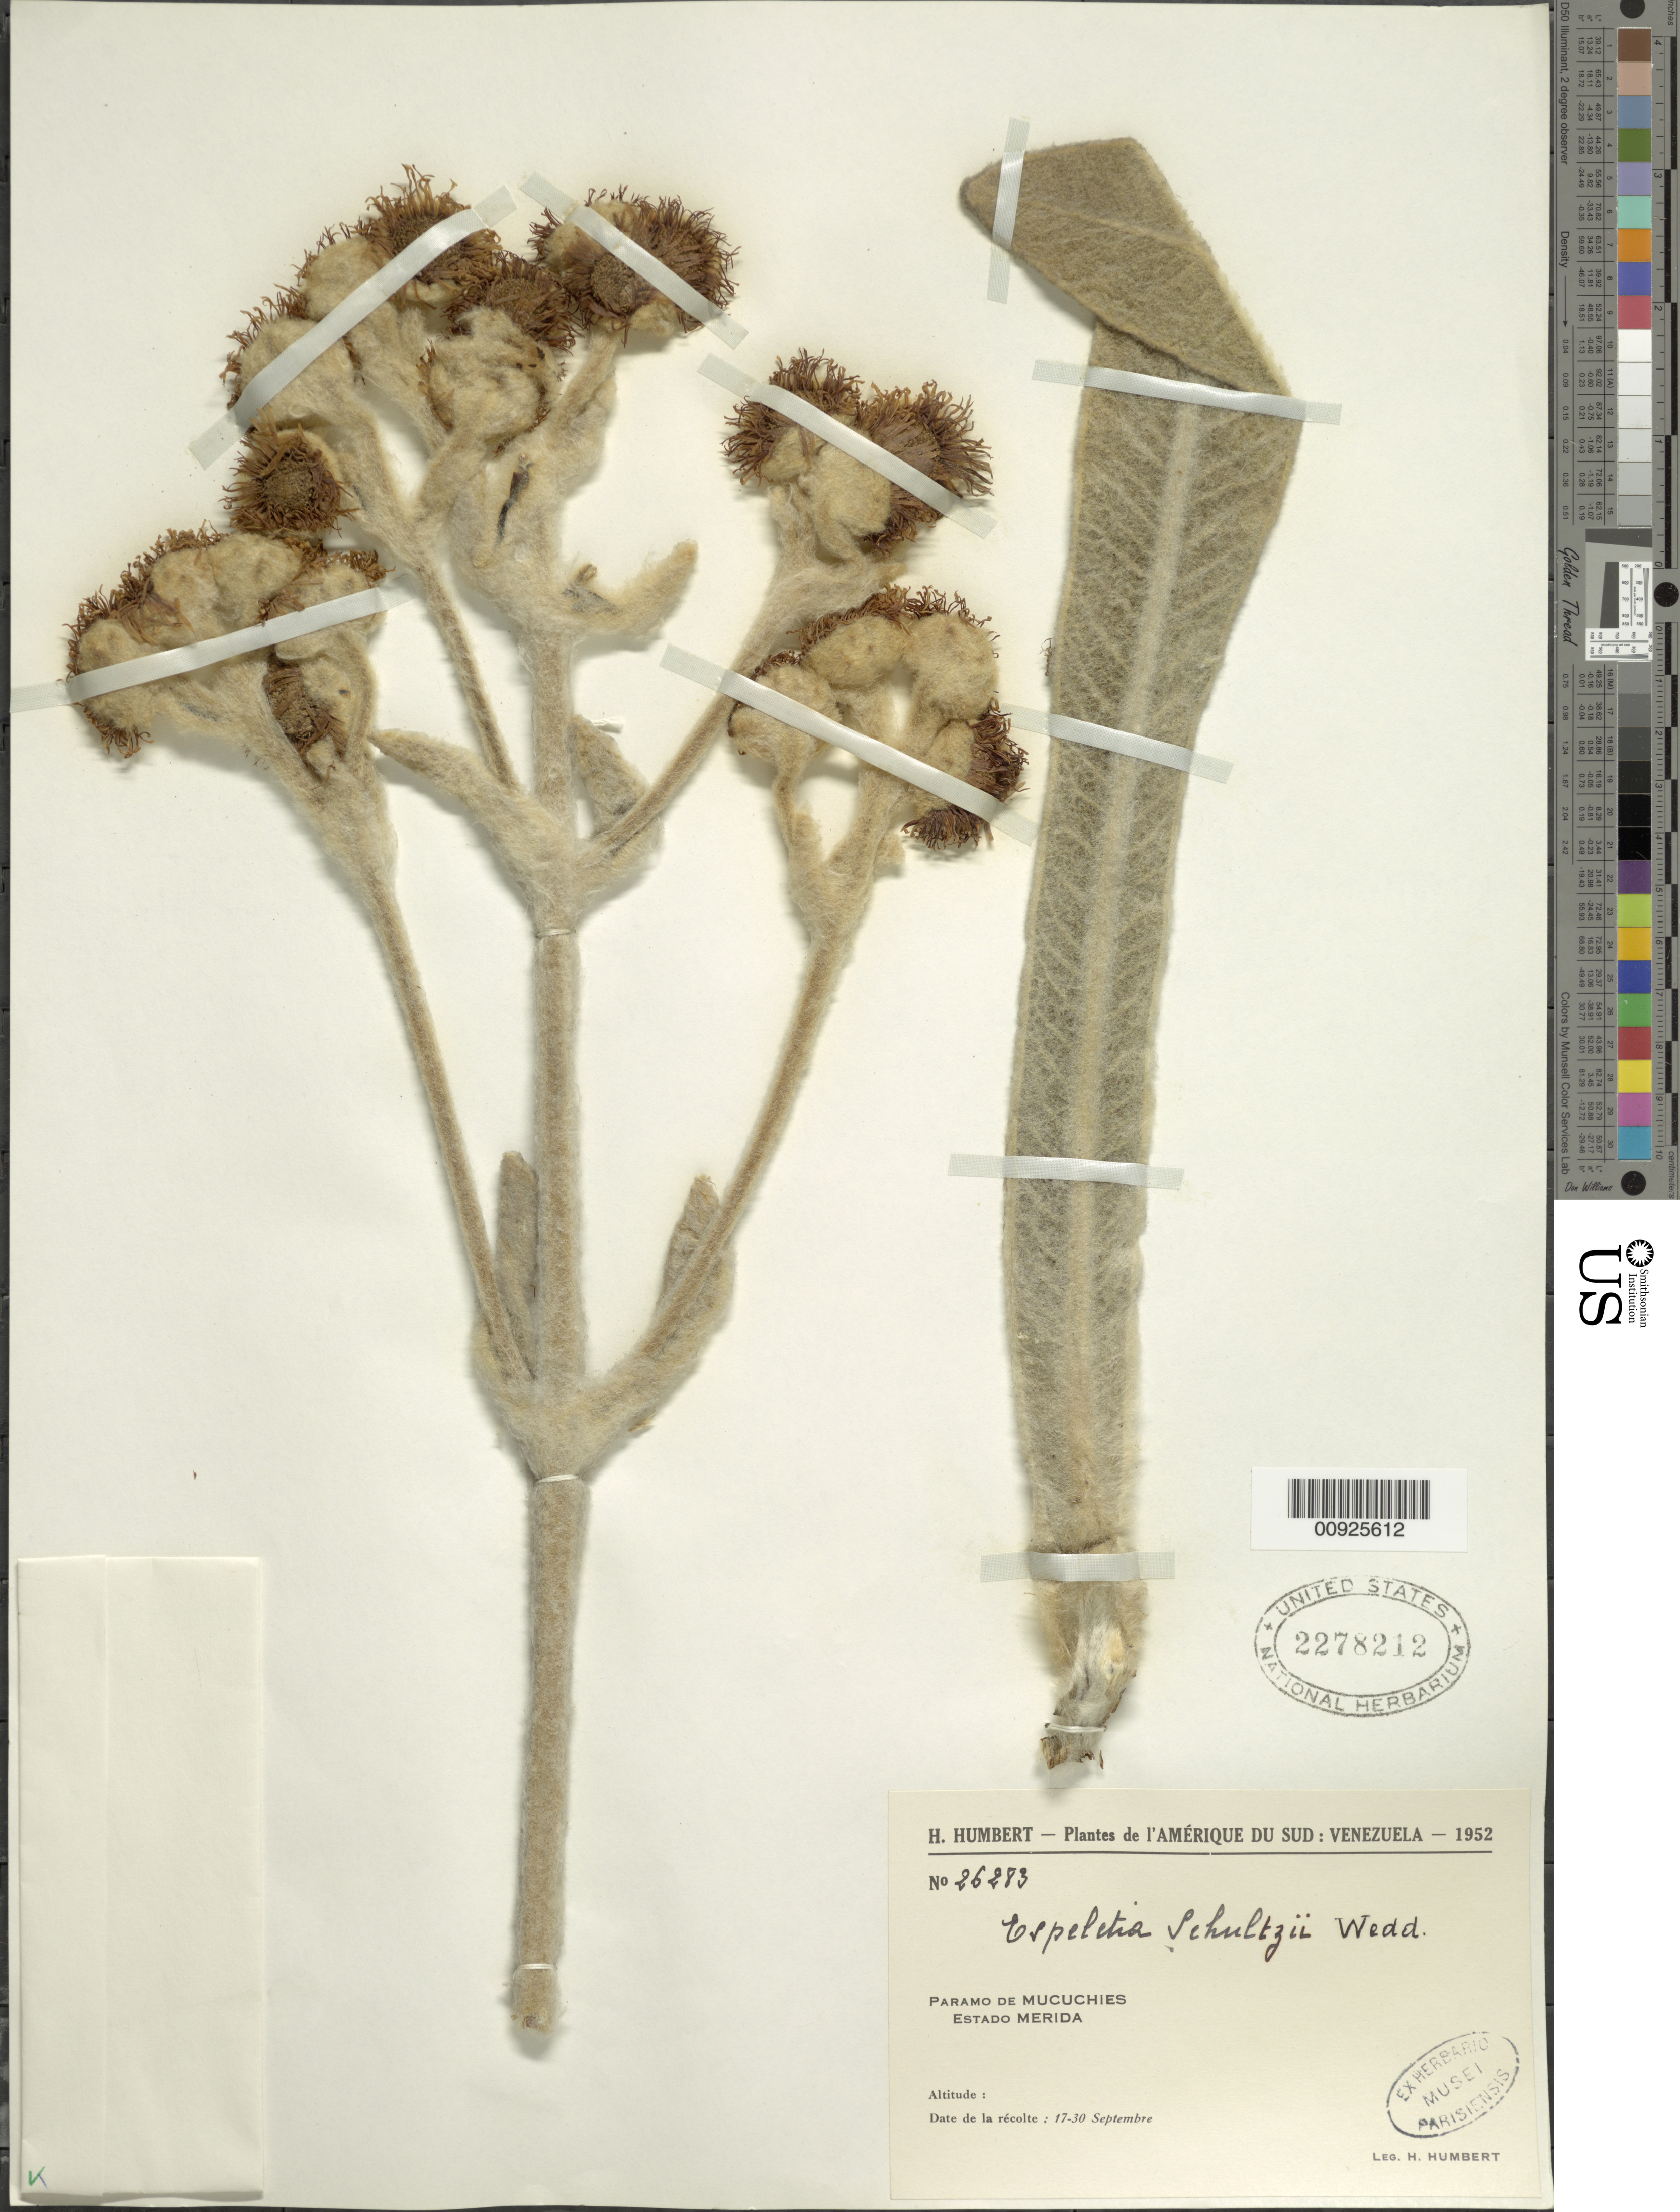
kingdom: Plantae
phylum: Tracheophyta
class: Magnoliopsida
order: Asterales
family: Asteraceae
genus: Espeletia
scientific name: Espeletia schultzii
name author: Wedd.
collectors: H. Humbert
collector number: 26283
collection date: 1952-09-17/1952-09-30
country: Venezuela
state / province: Mérida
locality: Páramo de Mucuchíes. Páramo de Mucuchíes.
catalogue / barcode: US 2278212